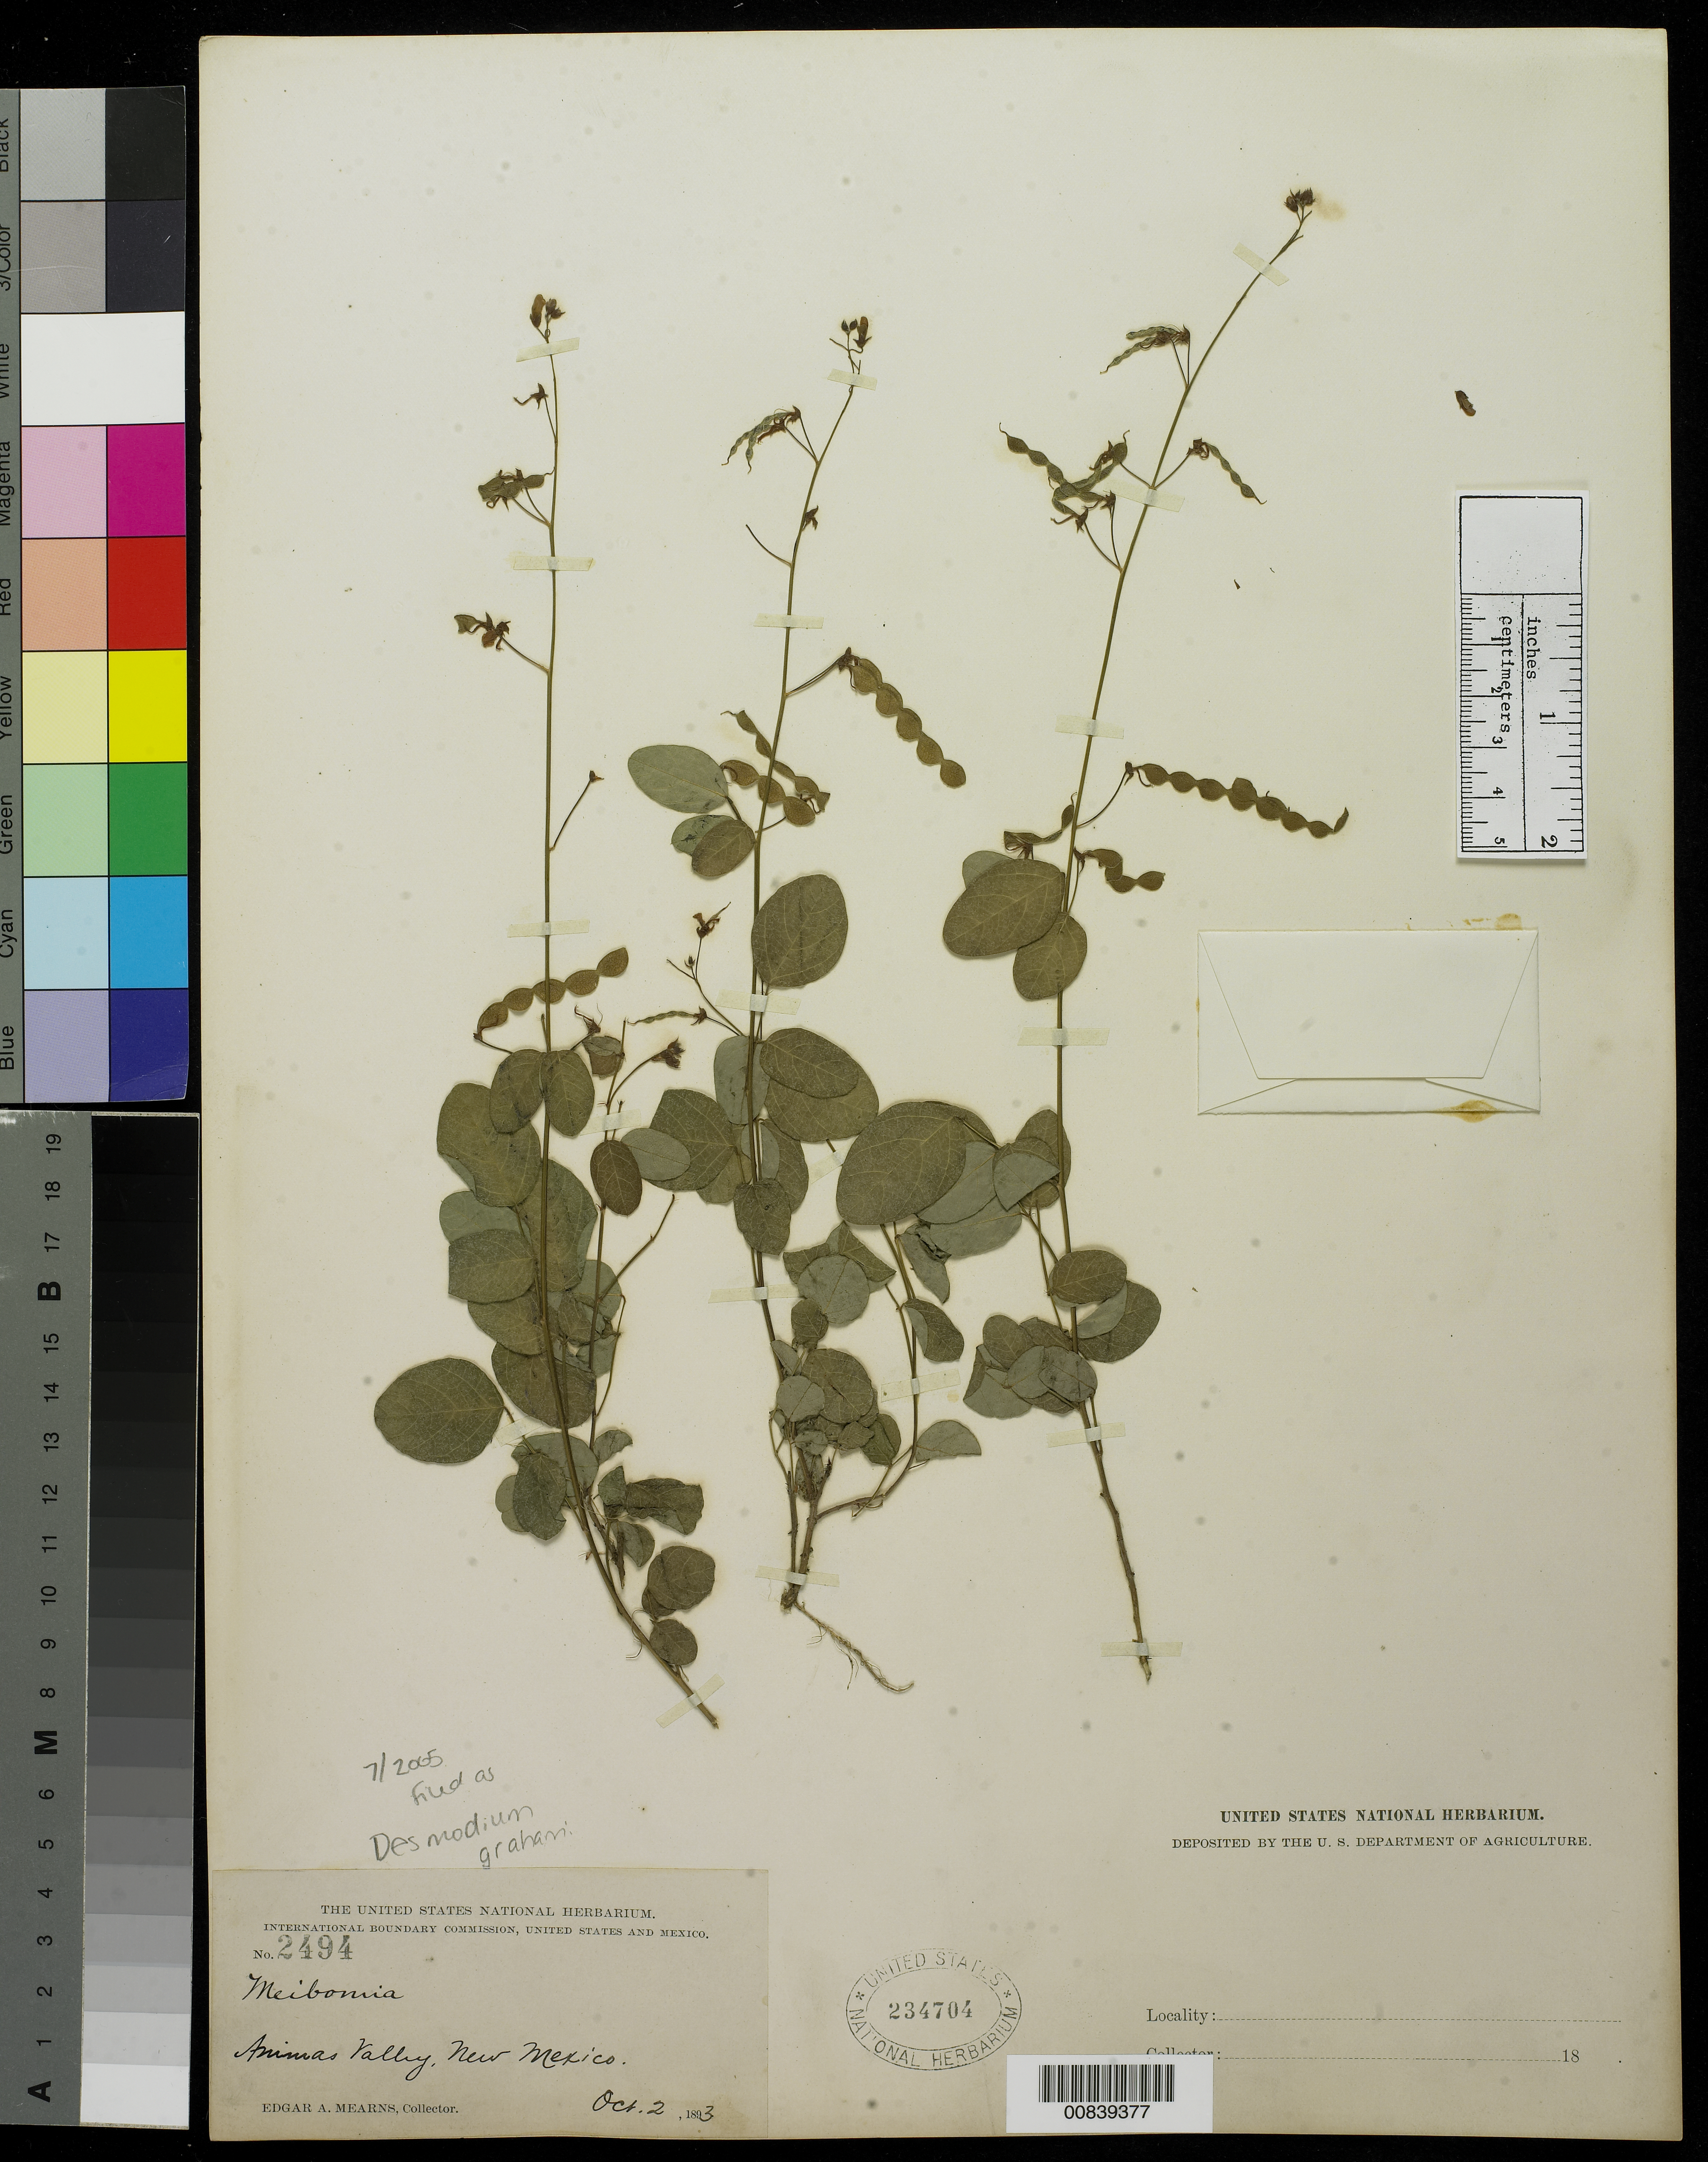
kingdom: Plantae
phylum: Tracheophyta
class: Magnoliopsida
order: Fabales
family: Fabaceae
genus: Desmodium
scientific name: Desmodium grahamii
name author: A. Gray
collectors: E. A. Mearns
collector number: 2494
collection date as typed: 02 Oct 1893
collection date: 1893-10-02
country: United States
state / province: New Mexico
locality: Animas Valley, New Mexico.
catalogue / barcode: US 234704